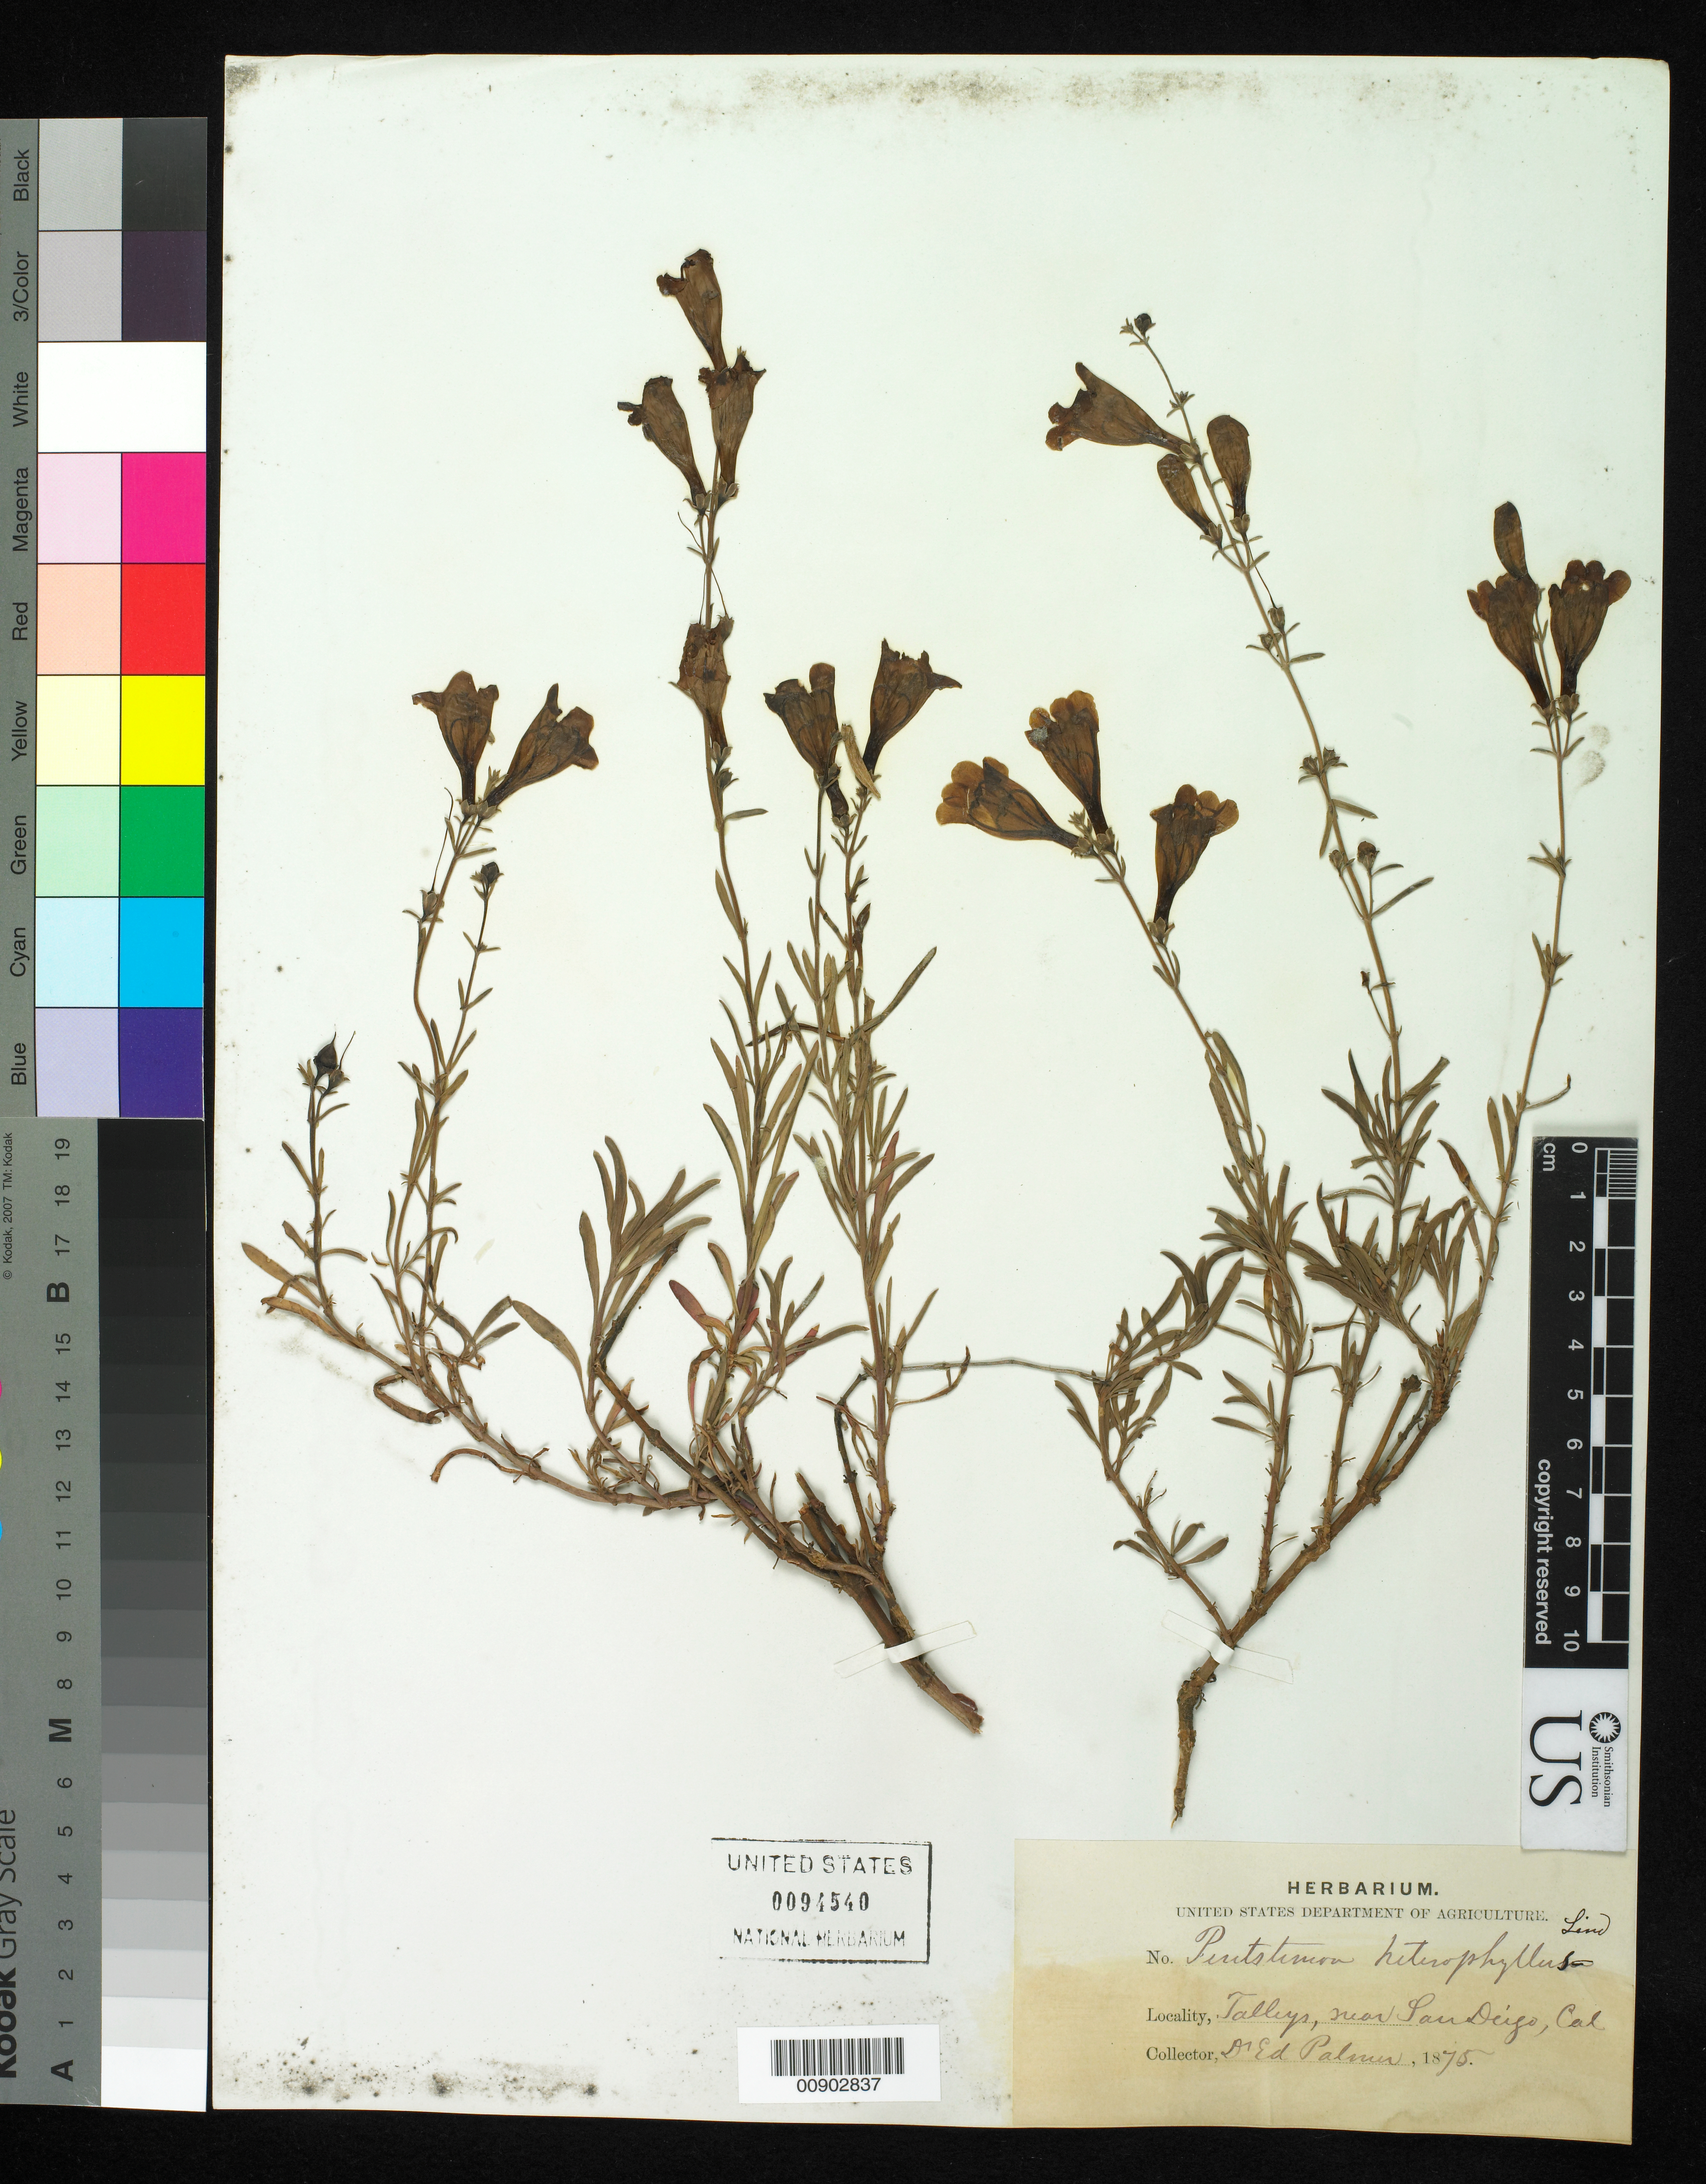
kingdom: Plantae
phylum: Tracheophyta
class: Magnoliopsida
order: Lamiales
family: Plantaginaceae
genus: Penstemon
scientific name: Penstemon heterophyllus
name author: Lindl.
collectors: E. Palmer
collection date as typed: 1875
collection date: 1875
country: United States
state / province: California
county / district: San Diego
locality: Talley's, near San Diego, California.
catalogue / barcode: US 94540